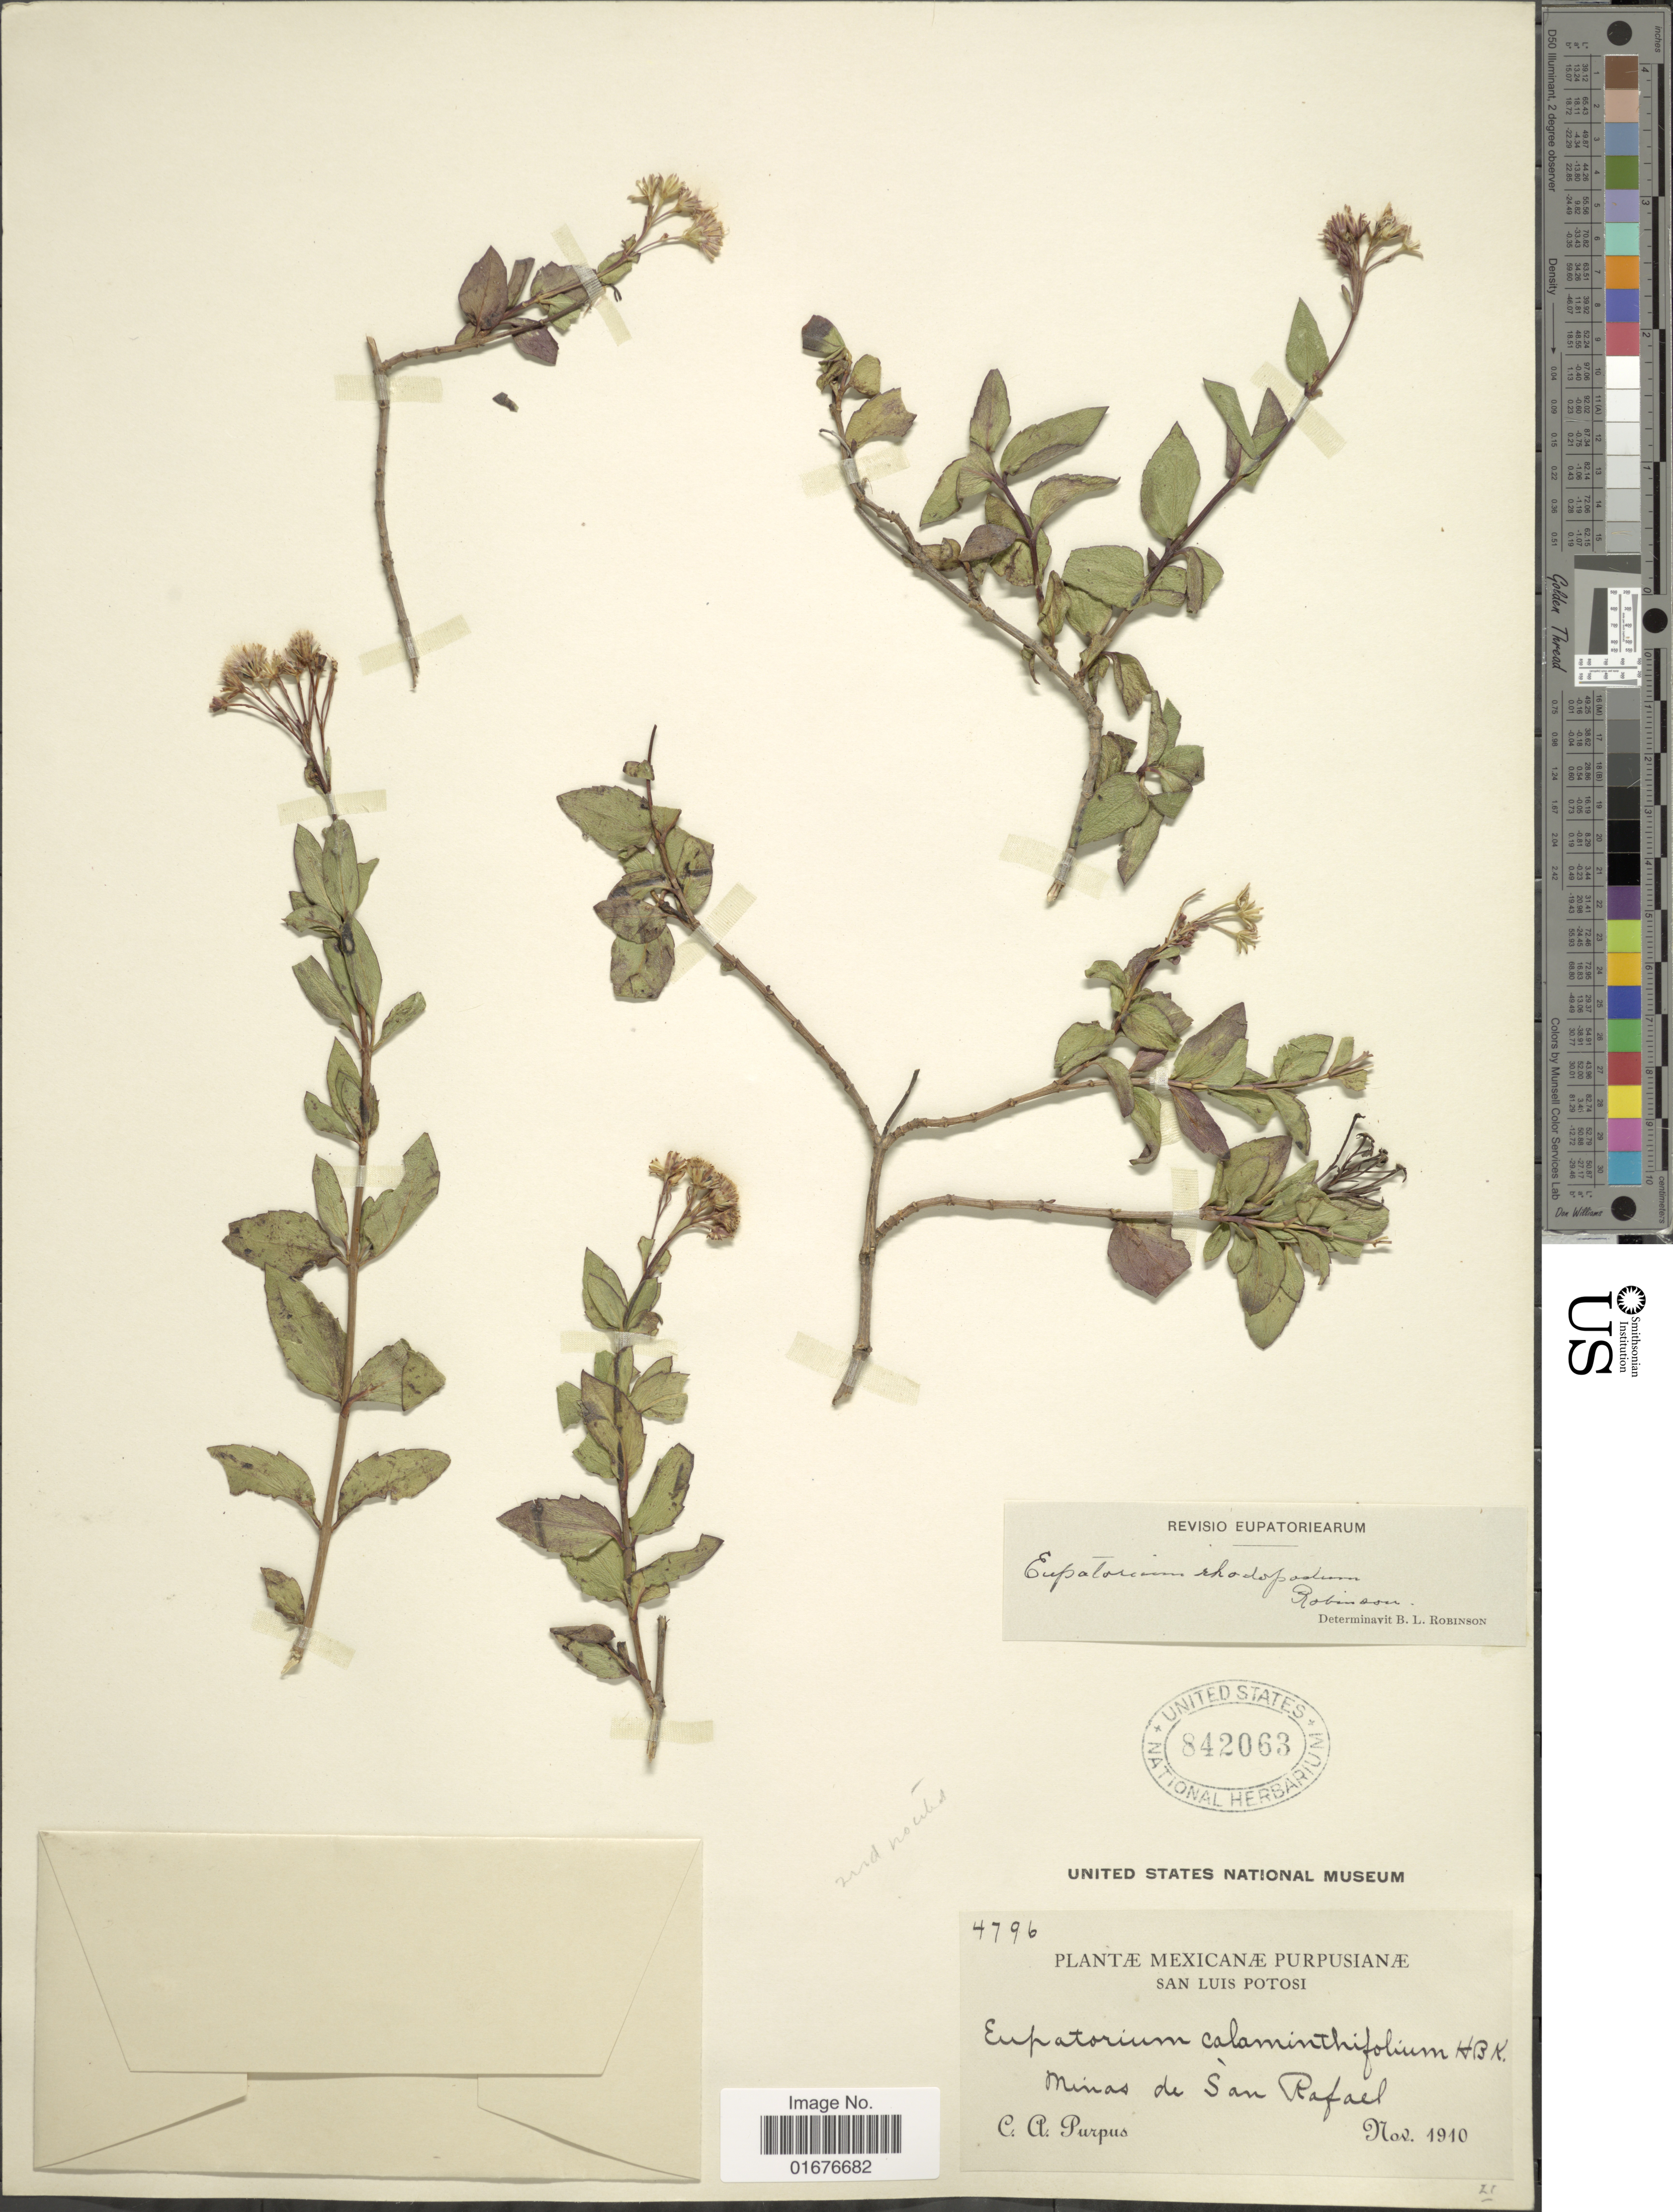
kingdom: Plantae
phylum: Tracheophyta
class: Magnoliopsida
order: Asterales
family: Asteraceae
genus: Ageratina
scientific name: Ageratina rhodopoda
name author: (B.L. Rob.) R.M. King & H. Rob.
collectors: C. A. Purpus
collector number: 4796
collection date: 1910-11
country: Mexico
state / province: San Luis Potosí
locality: Minas de San Rafael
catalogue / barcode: US 842063